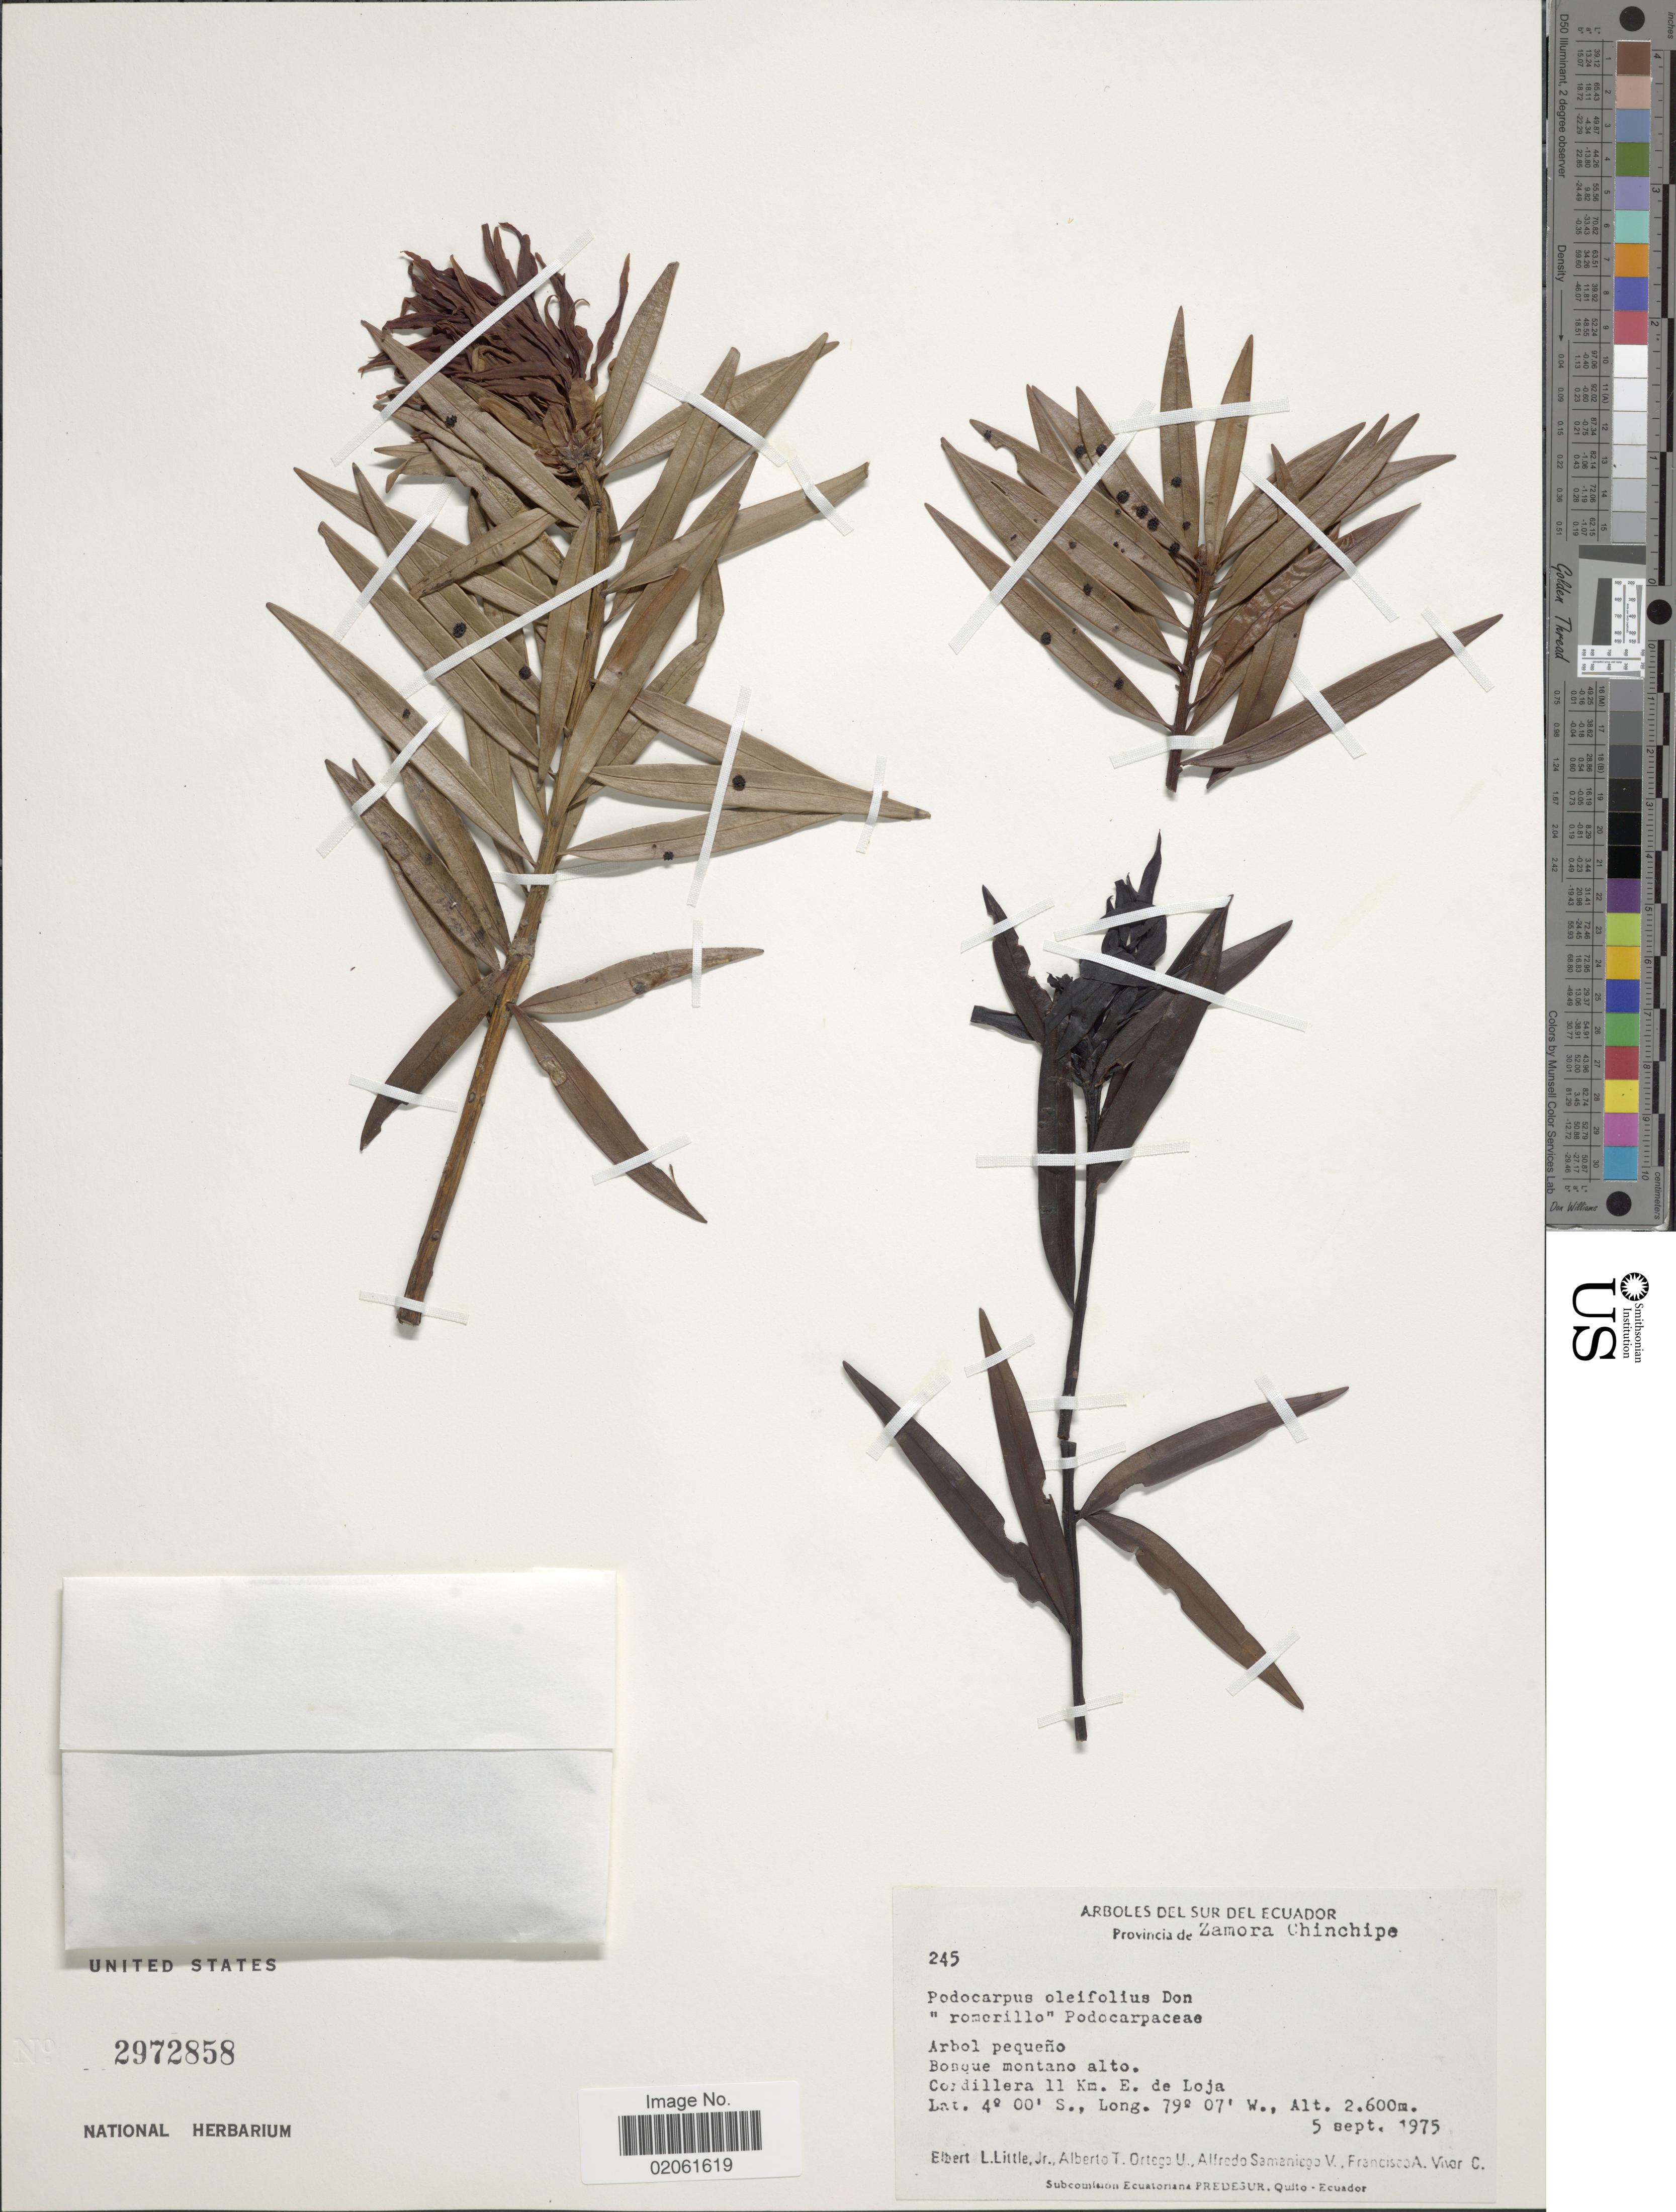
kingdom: Plantae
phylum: Tracheophyta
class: Pinopsida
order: Pinales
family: Podocarpaceae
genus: Podocarpus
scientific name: Podocarpus oleifolius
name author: D. Don ex Lamb.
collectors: E. L. Little, A. T. Ortega U., A. V. Samaniego & F. A. Vivar C.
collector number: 245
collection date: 1975-09-05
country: Ecuador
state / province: Zamora-Chinchipe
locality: Sur del Ecuador, Provincia de Zamora Chinchipe Cordillera 11 km. E. de Loja.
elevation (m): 2600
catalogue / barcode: US 2972858